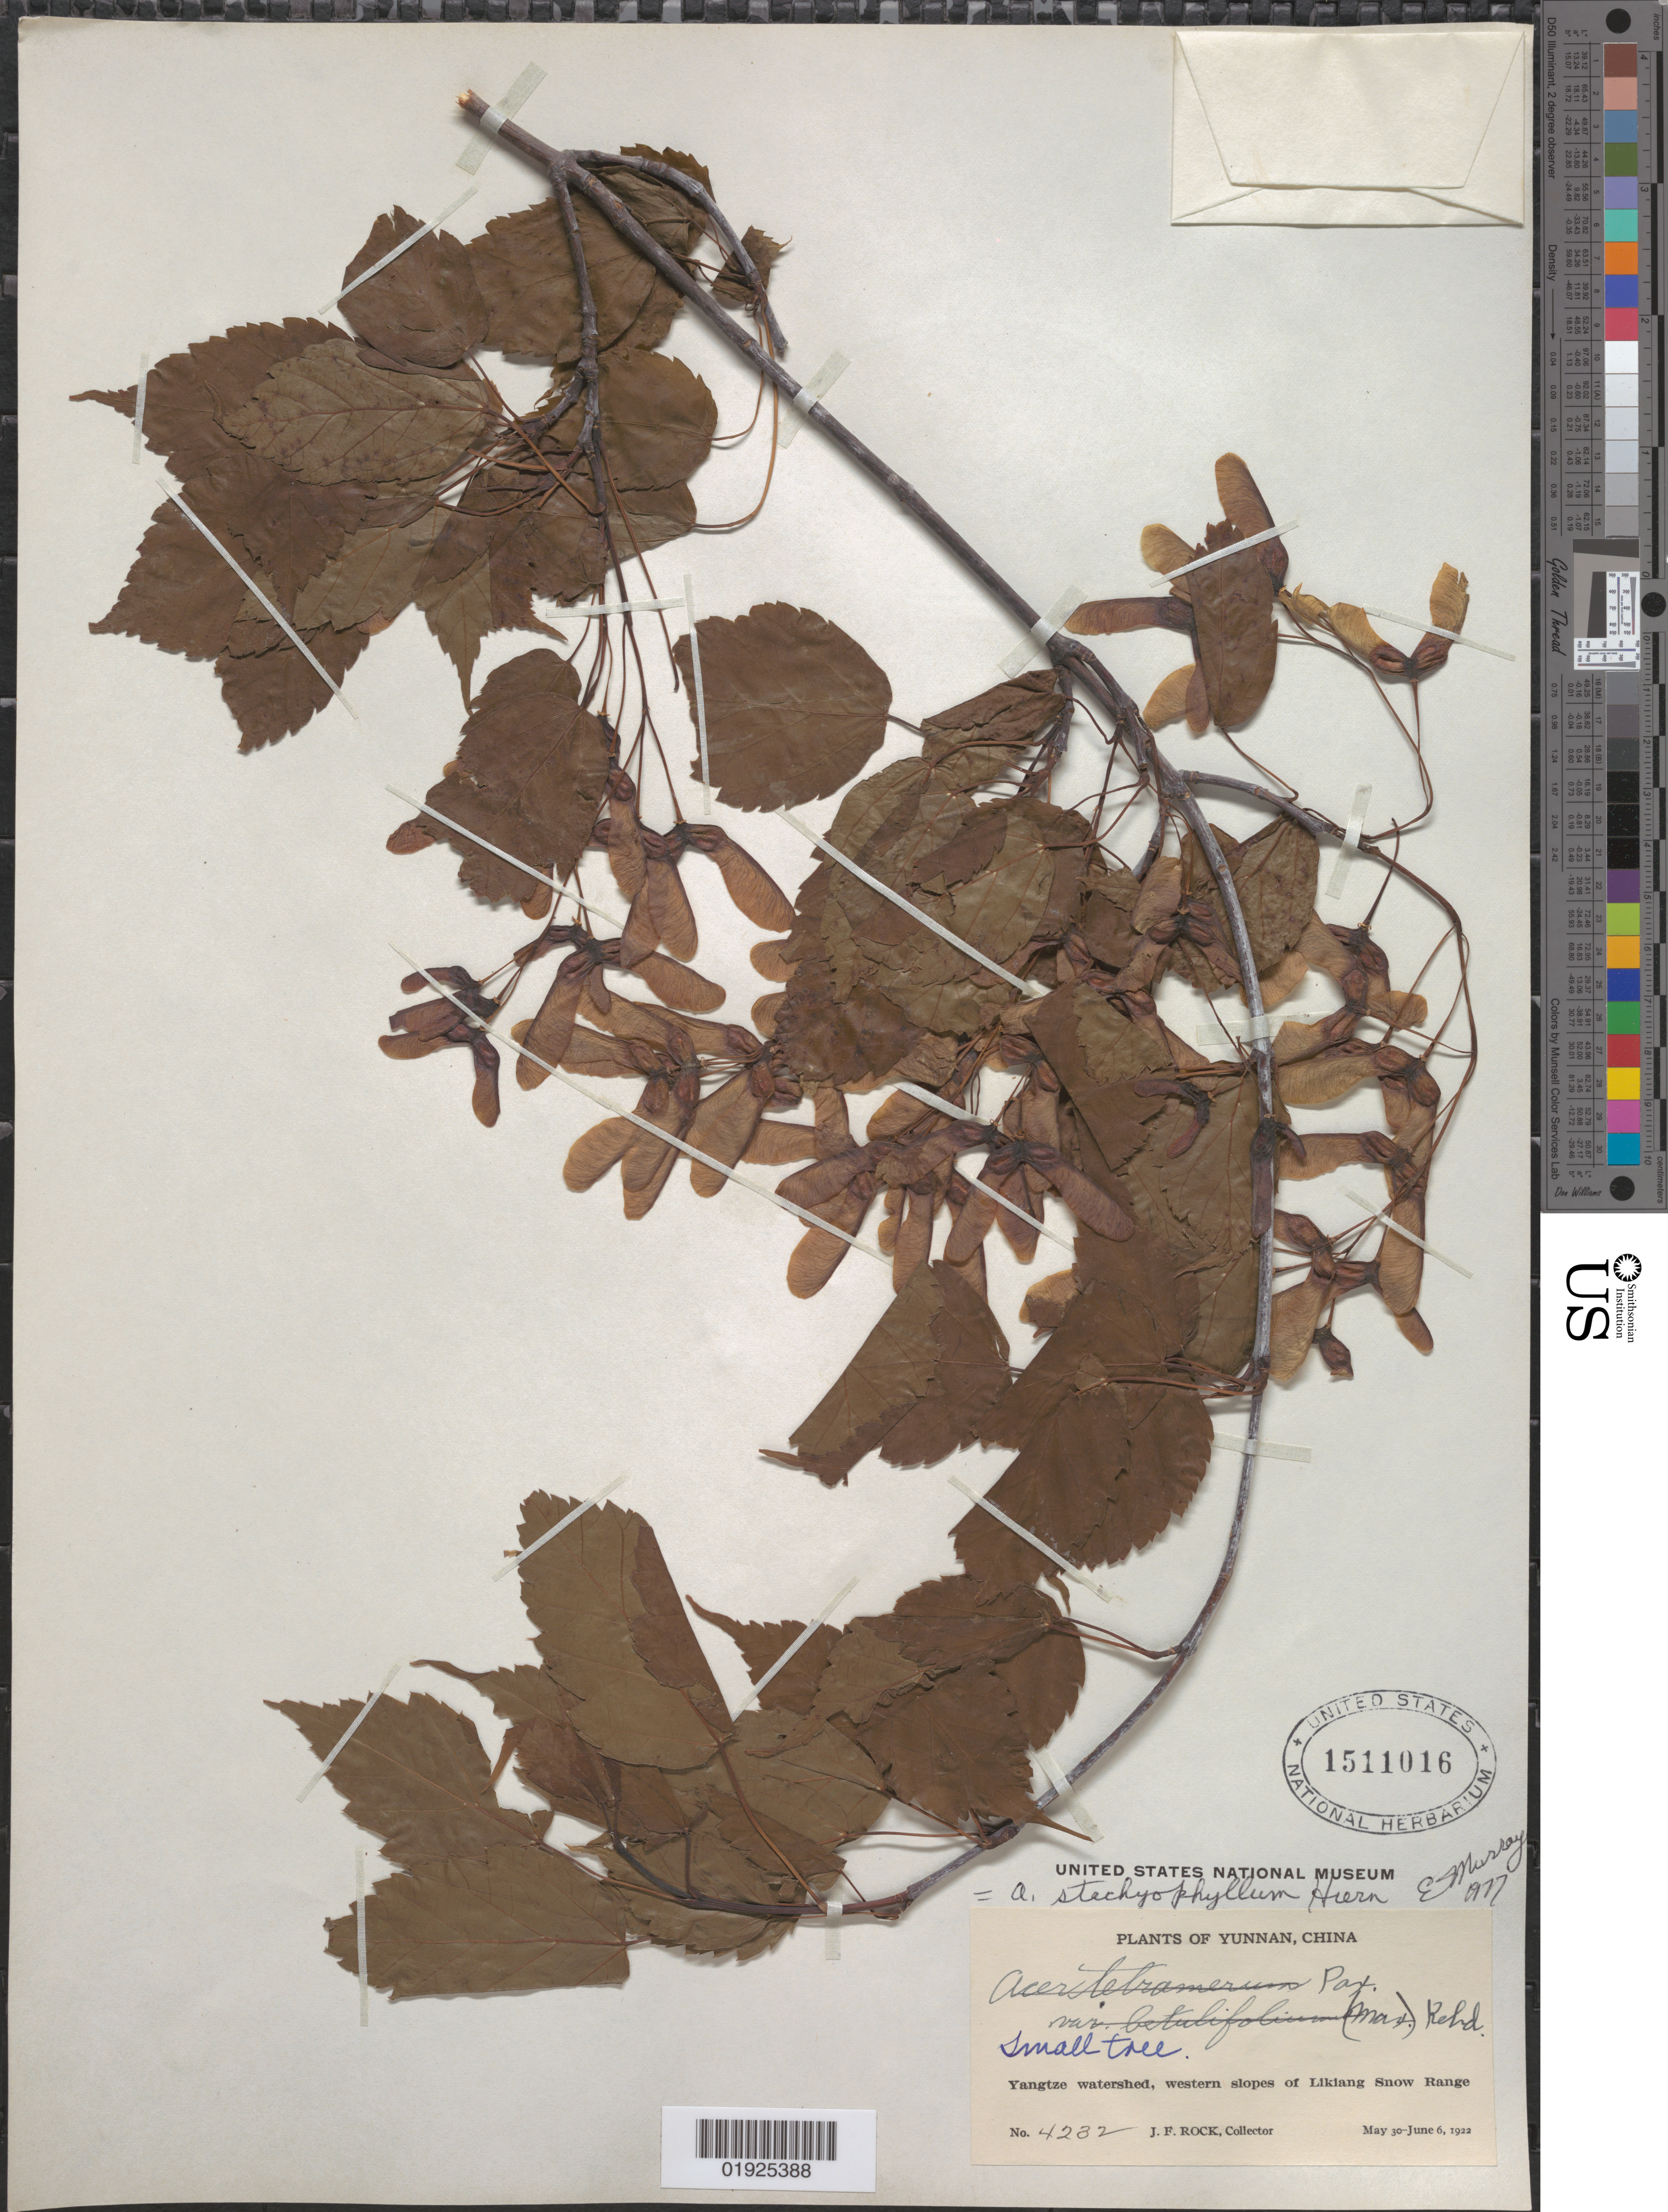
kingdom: Plantae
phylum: Tracheophyta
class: Magnoliopsida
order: Sapindales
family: Sapindaceae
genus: Acer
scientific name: Acer stachyophyllum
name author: Hiern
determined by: Murray, Edward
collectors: J. F. Rock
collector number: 4232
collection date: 1922-05-30/1922-06-06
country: China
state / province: Yunnan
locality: Yangtze watershed, western slopes of Likiang Snow Range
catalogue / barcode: US 1511016